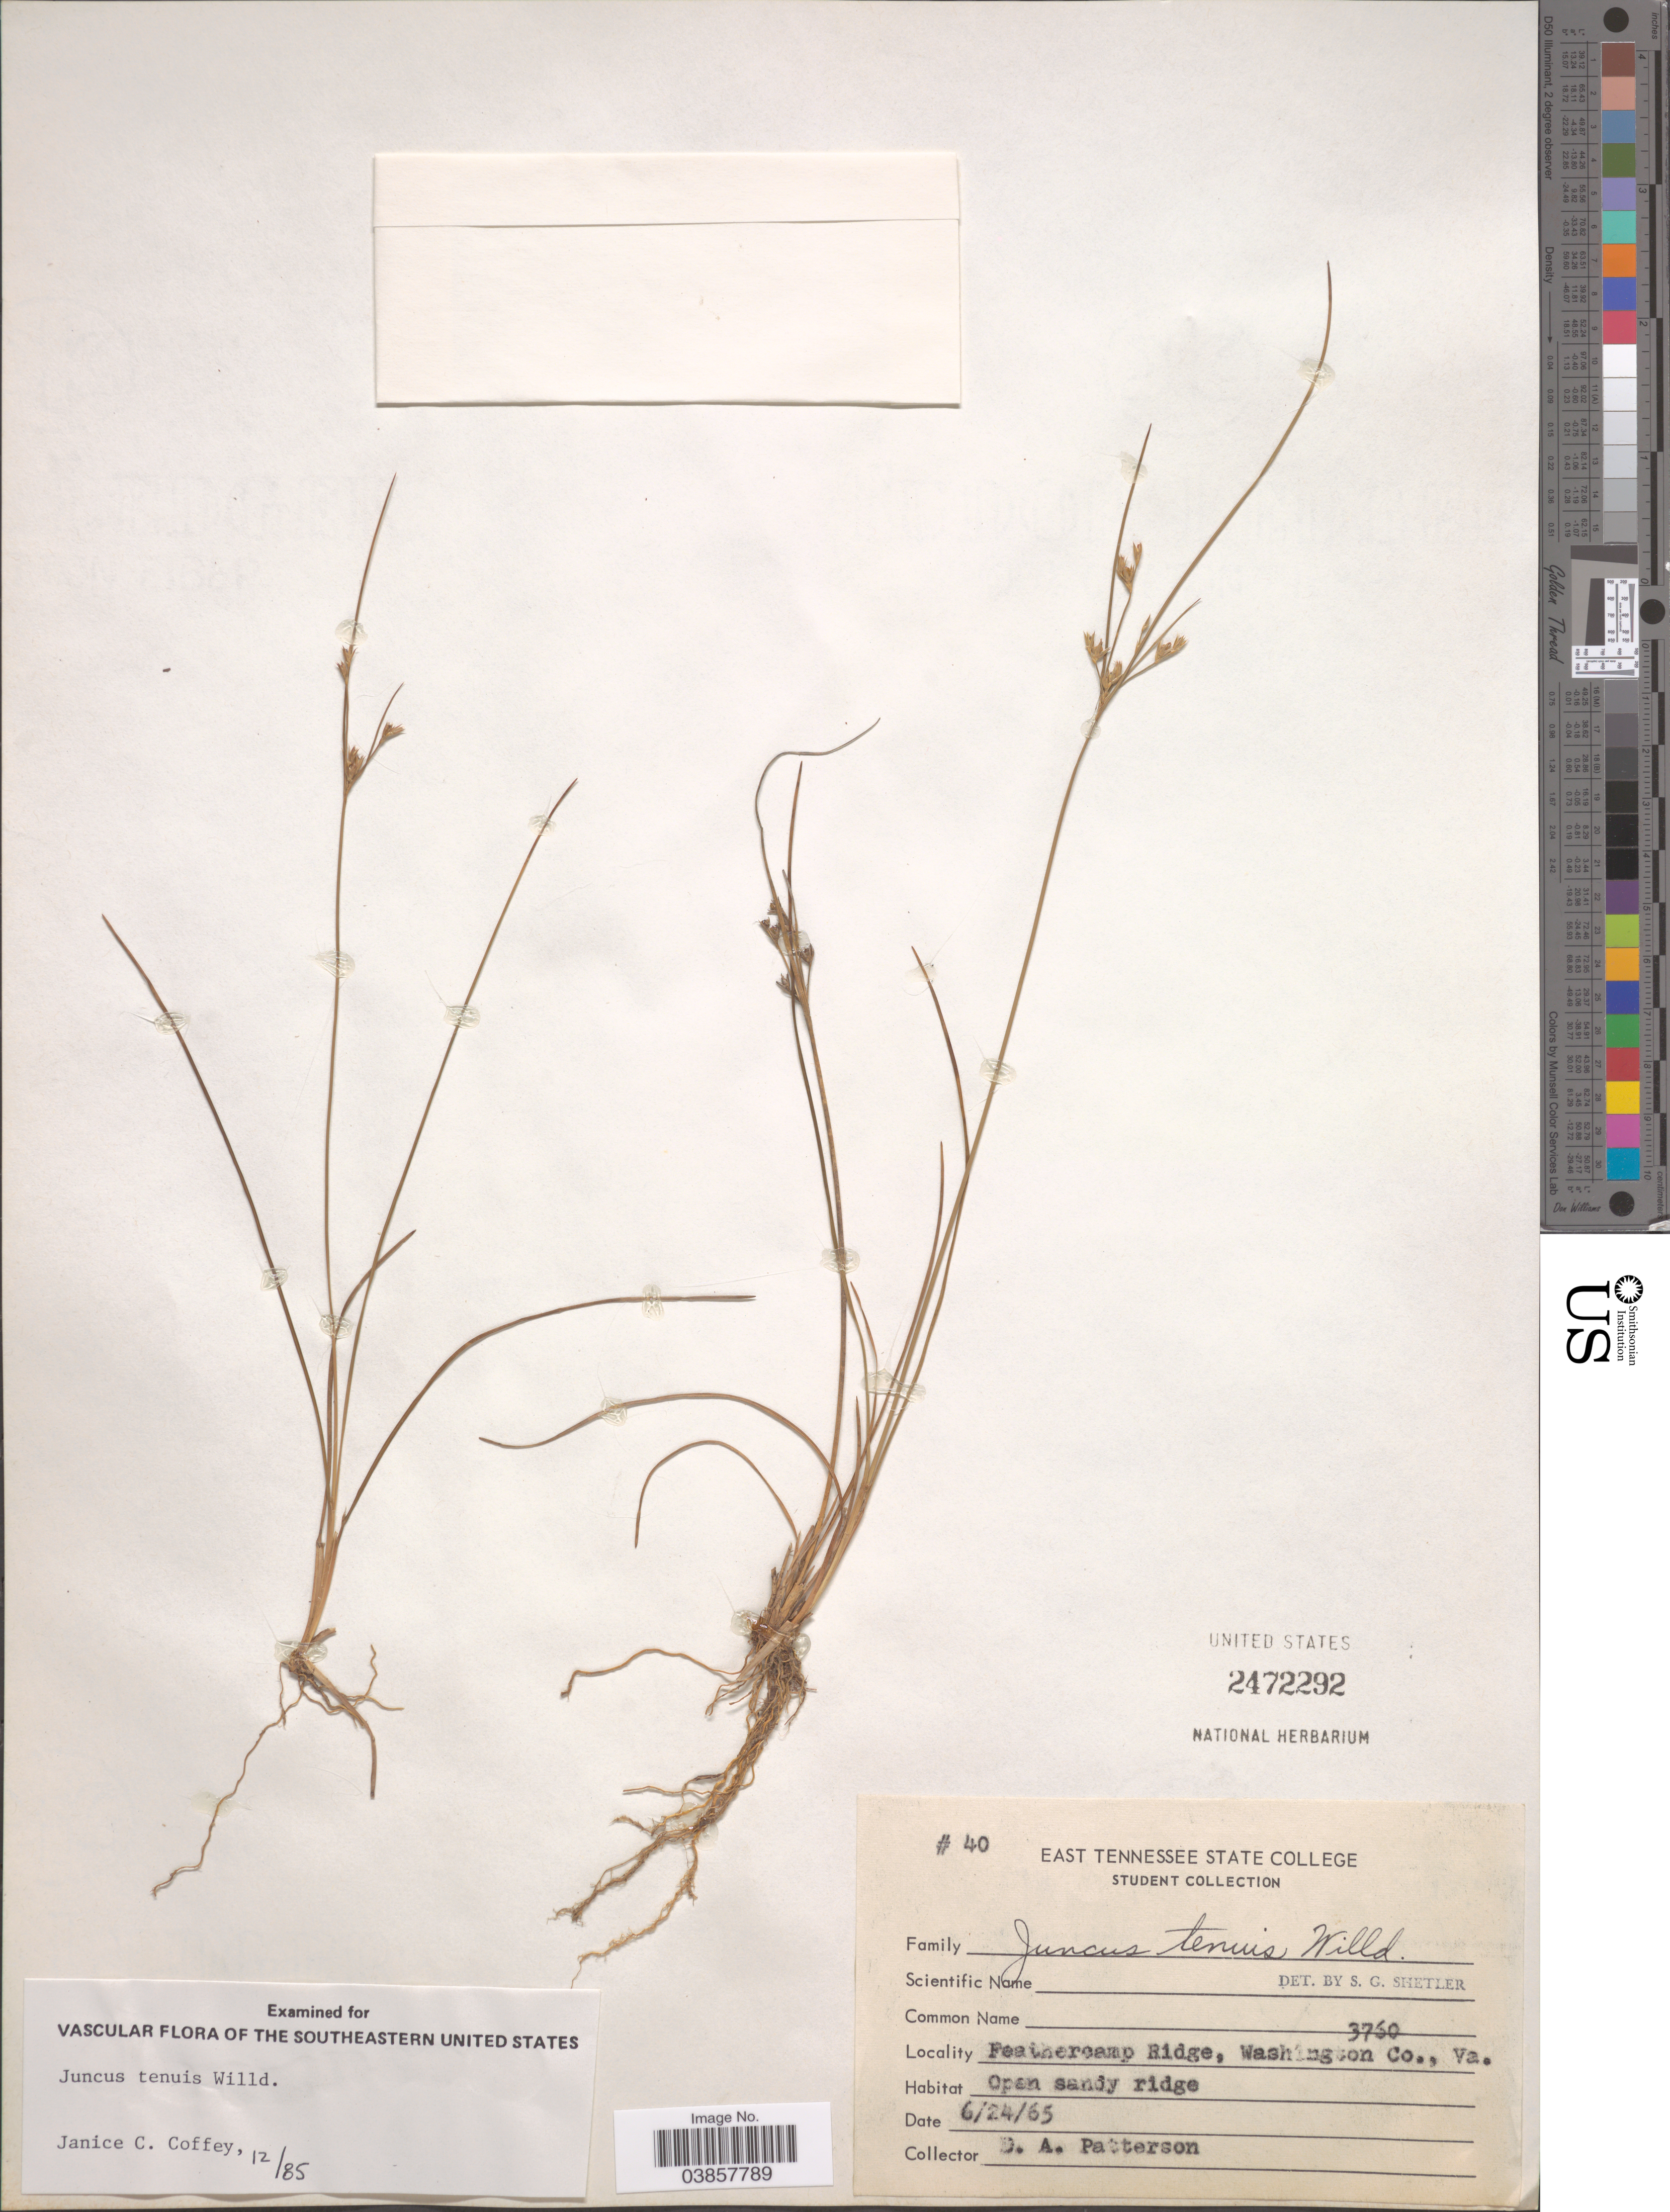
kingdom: Plantae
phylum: Tracheophyta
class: Liliopsida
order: Poales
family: Juncaceae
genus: Juncus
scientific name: Juncus tenuis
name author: Willd.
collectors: D. Patterson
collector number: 40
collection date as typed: Transcribed d/m/y: 24/6/65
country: United States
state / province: Virginia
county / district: Washington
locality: Feathercamp Ridge, Washington Co.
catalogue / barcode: US 2472292